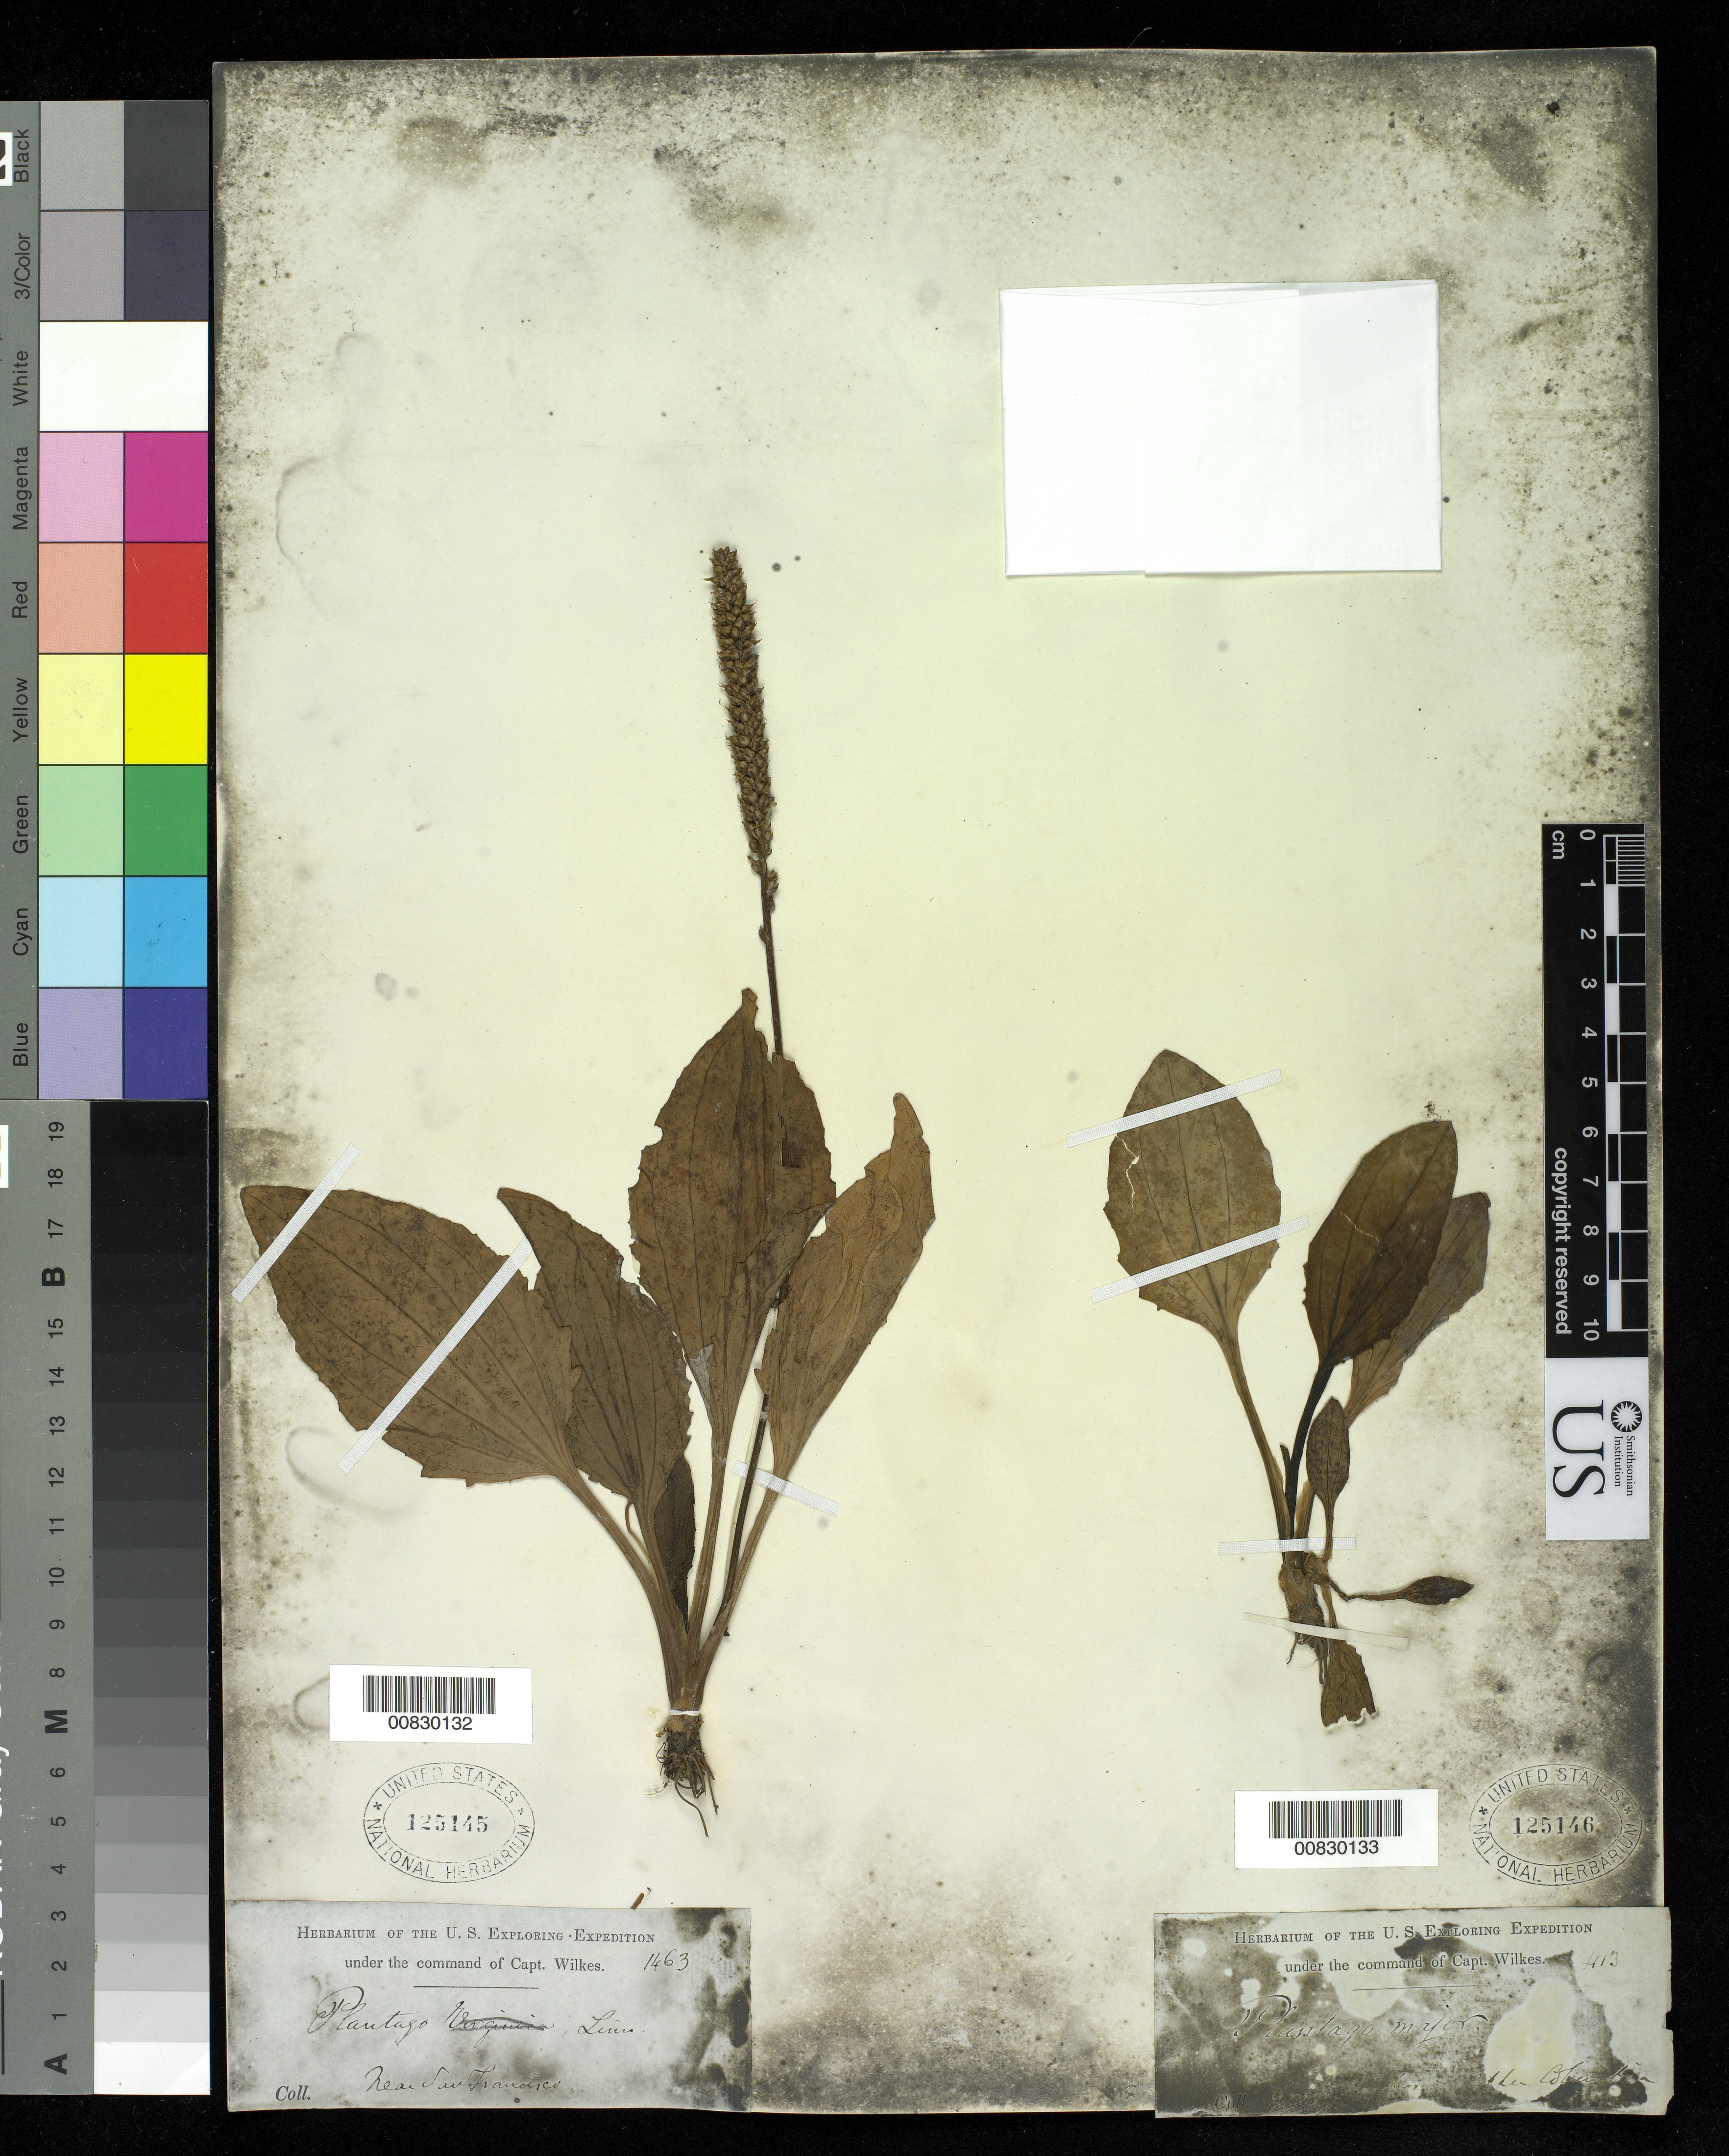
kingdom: Plantae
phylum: Tracheophyta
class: Magnoliopsida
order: Lamiales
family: Plantaginaceae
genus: Plantago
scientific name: Plantago major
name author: L.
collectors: Wilkes Explor. Exped.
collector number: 2113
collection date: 1838/1842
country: United States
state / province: Washington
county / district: Grays Harbor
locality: Gray's Harbor & Upper Columbia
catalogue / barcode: US 125146